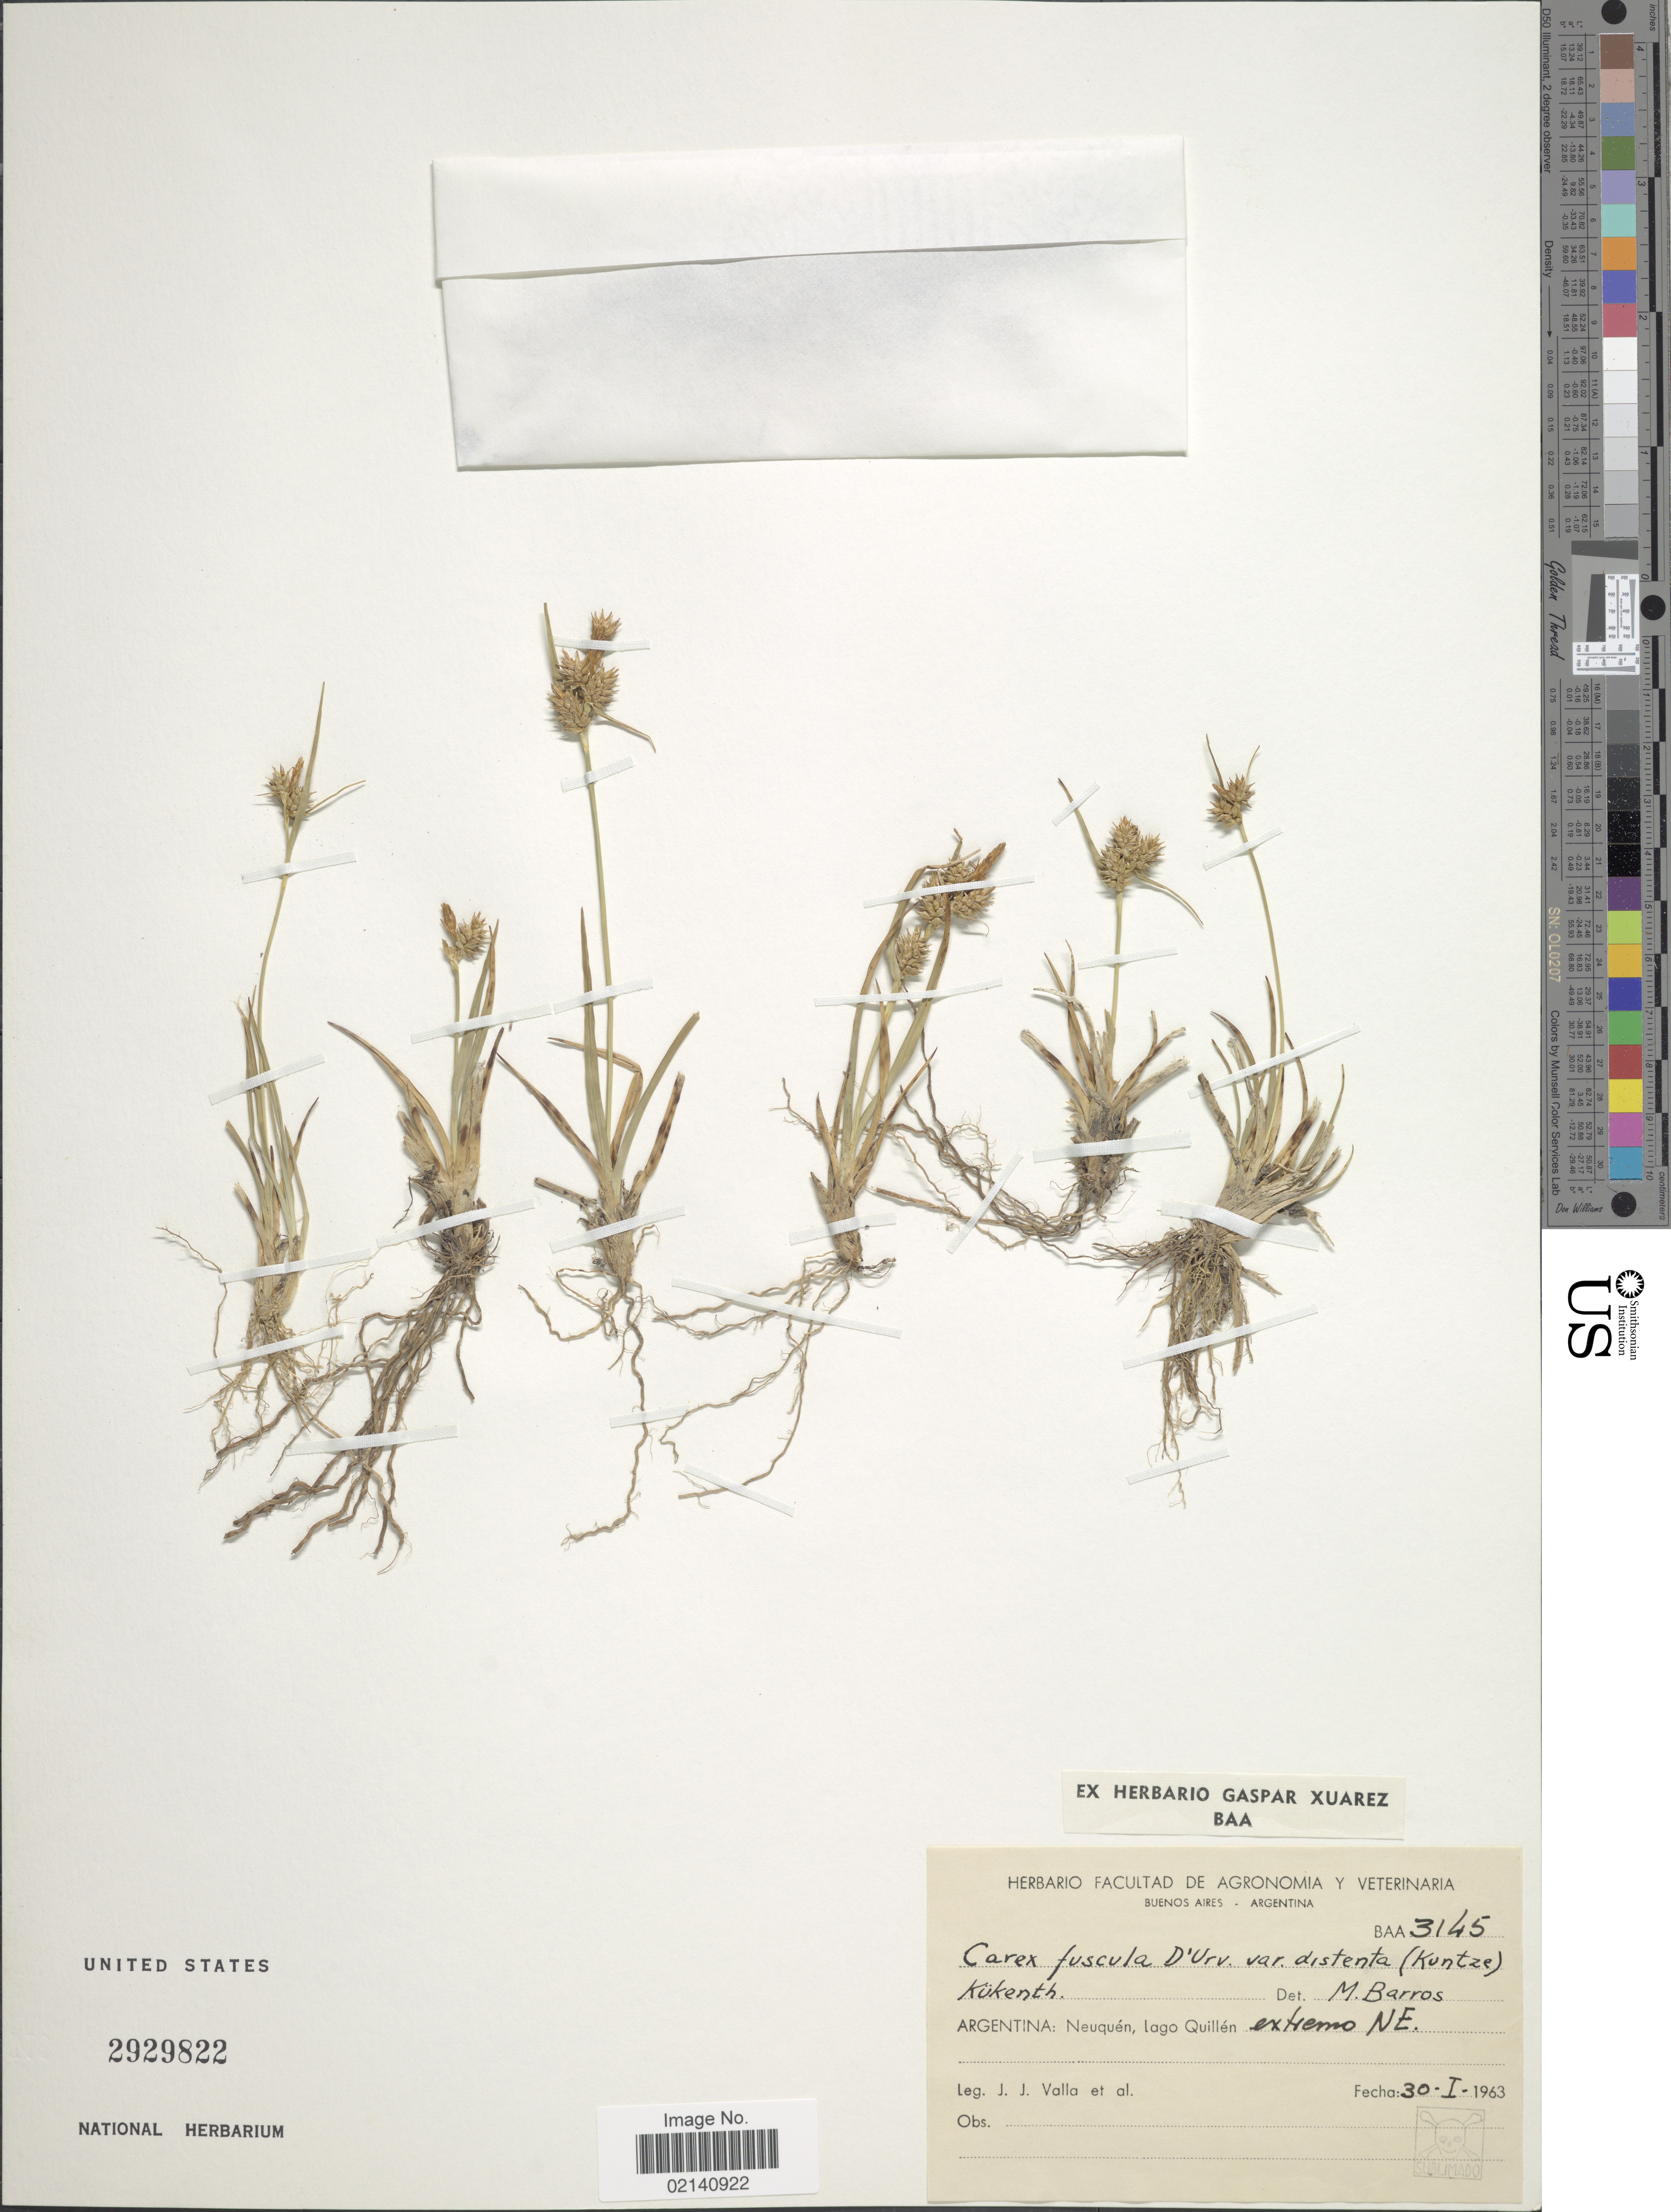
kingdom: Plantae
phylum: Tracheophyta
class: Liliopsida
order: Poales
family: Cyperaceae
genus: Carex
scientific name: Carex sagei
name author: Phil.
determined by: Jiménez-Mejías, P.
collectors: J. Valla & et al.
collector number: BAA3145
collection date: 1963-01-30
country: Argentina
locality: Neuquen, lago Quillen extremo NE.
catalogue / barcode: US 2929822